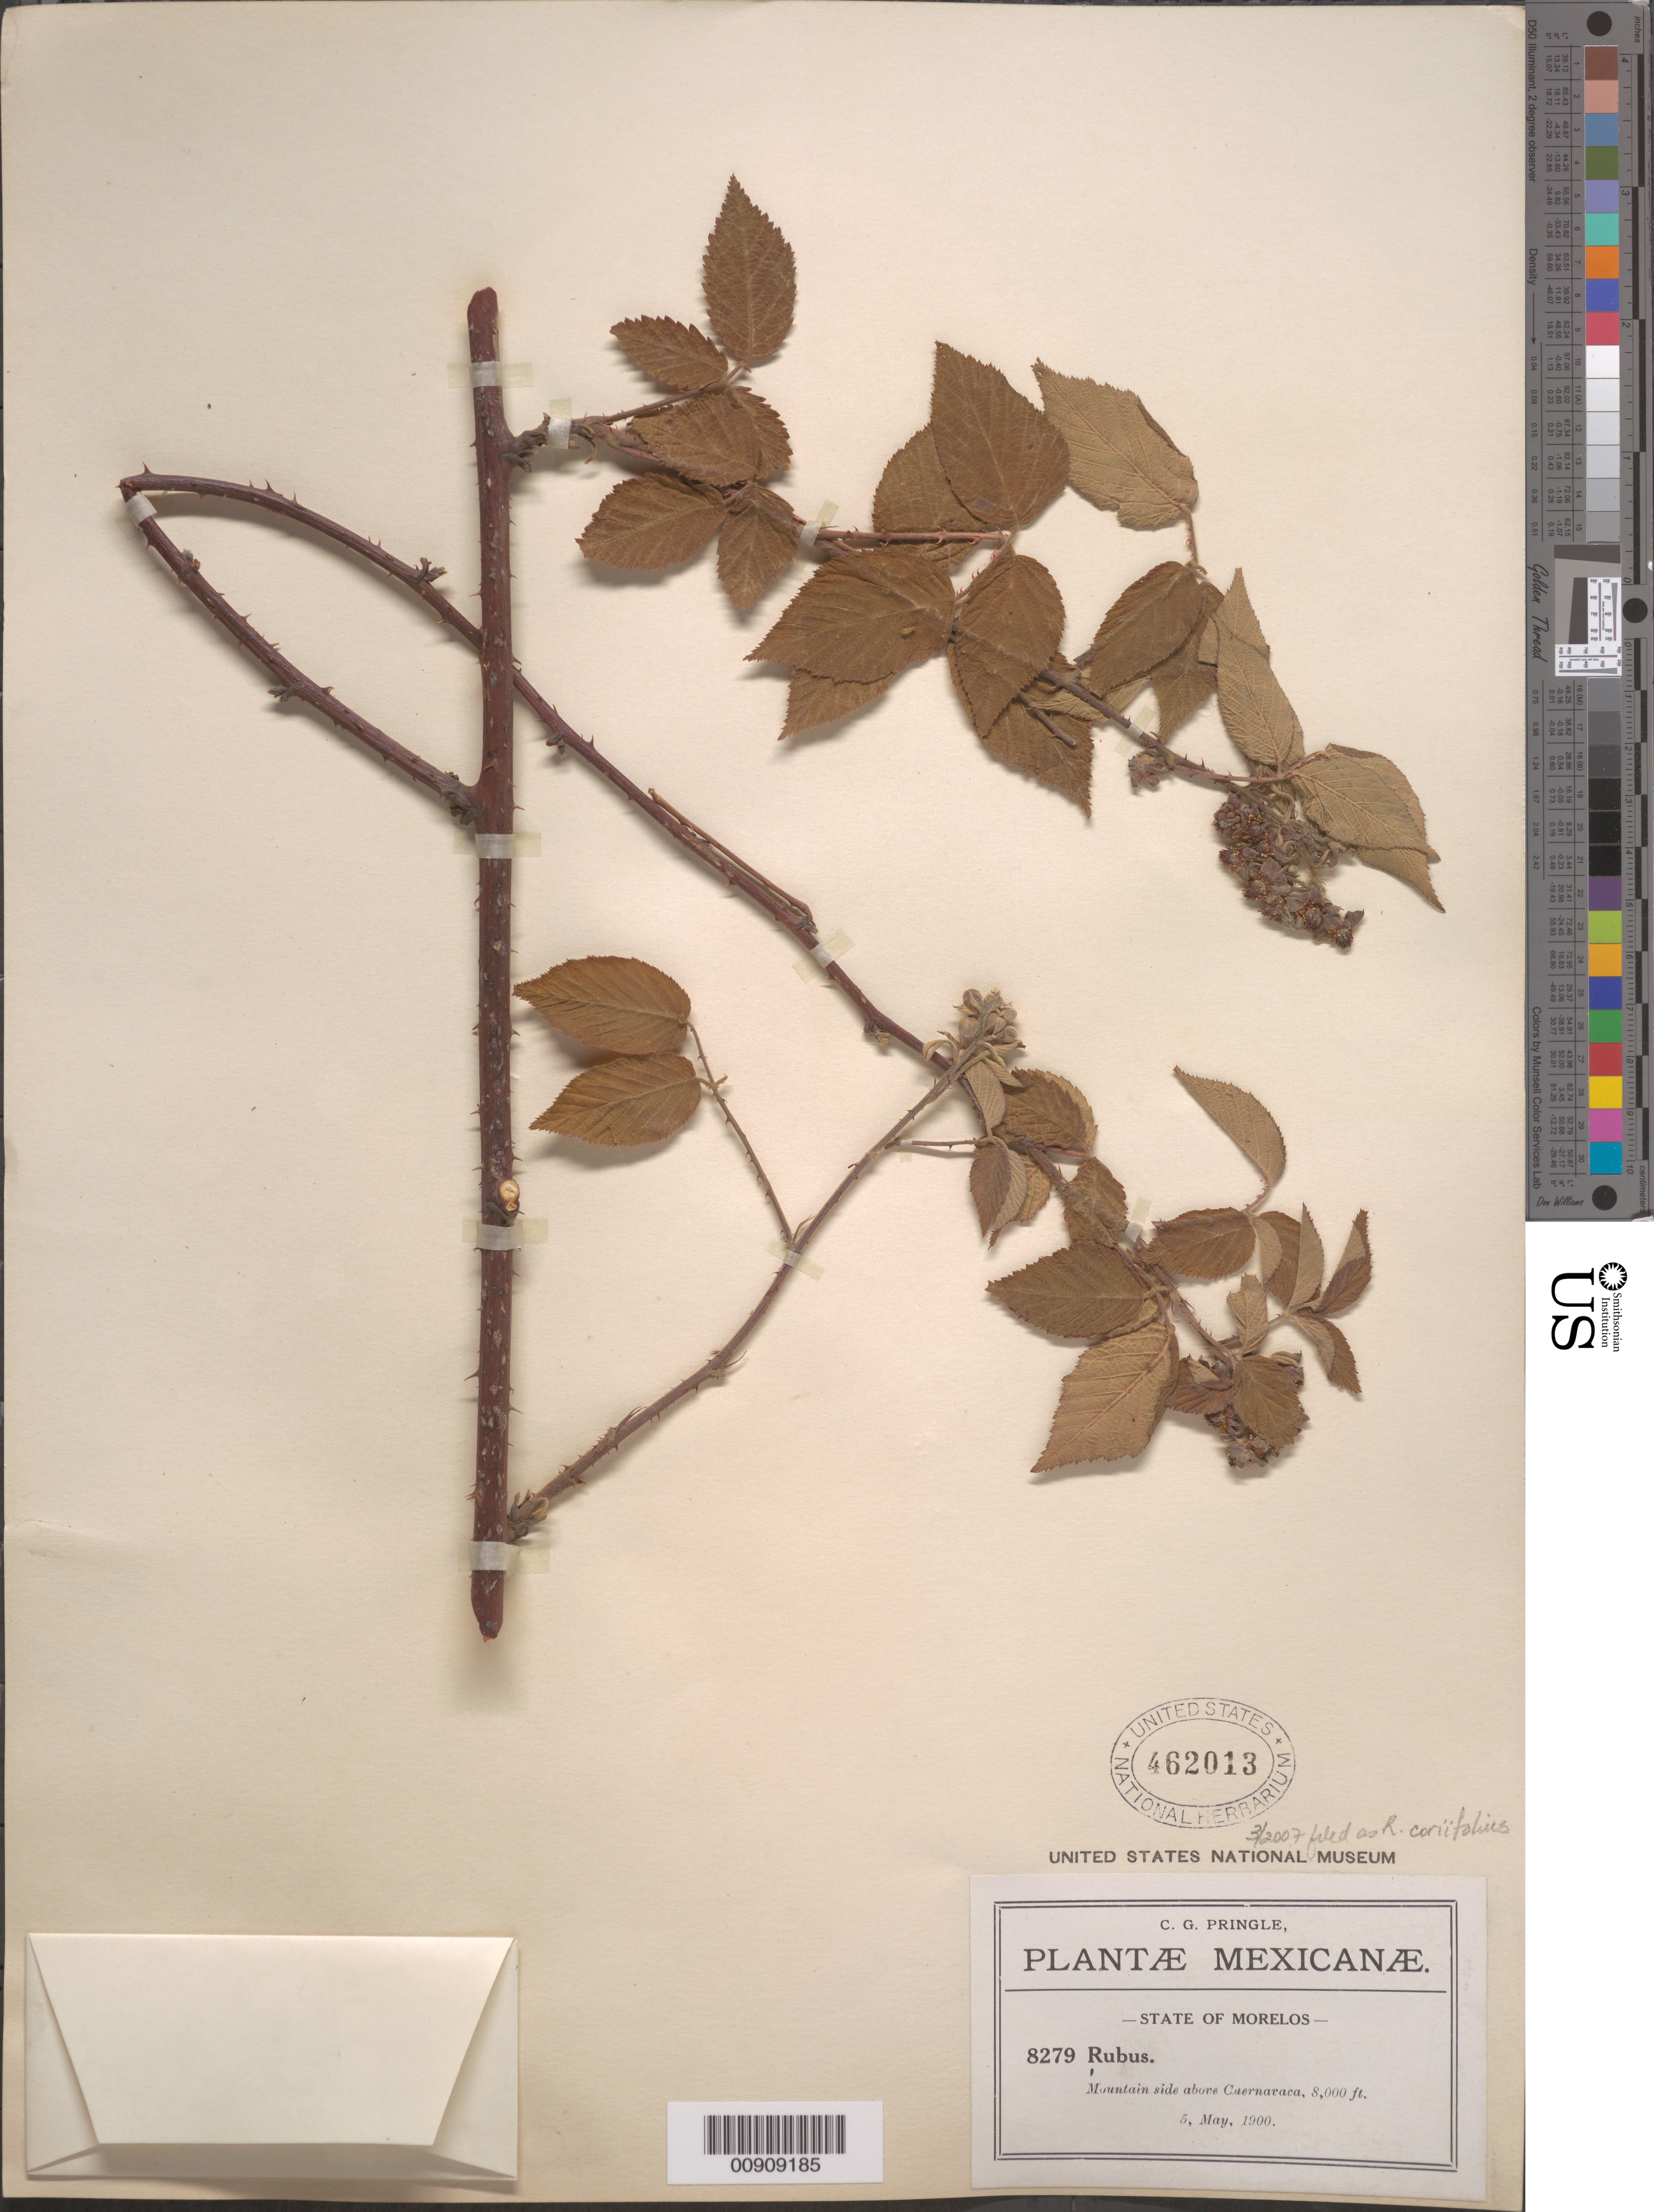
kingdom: Plantae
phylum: Tracheophyta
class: Magnoliopsida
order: Rosales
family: Rosaceae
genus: Rubus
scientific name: Rubus coriifolius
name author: Liebm.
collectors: C. G. Pringle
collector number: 8279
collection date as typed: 05 May 1900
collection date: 1900-05-05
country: Mexico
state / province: Morelos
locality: Above Cuernavaca, State of Morelos.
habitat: Mountain side.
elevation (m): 2438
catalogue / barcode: US 462013